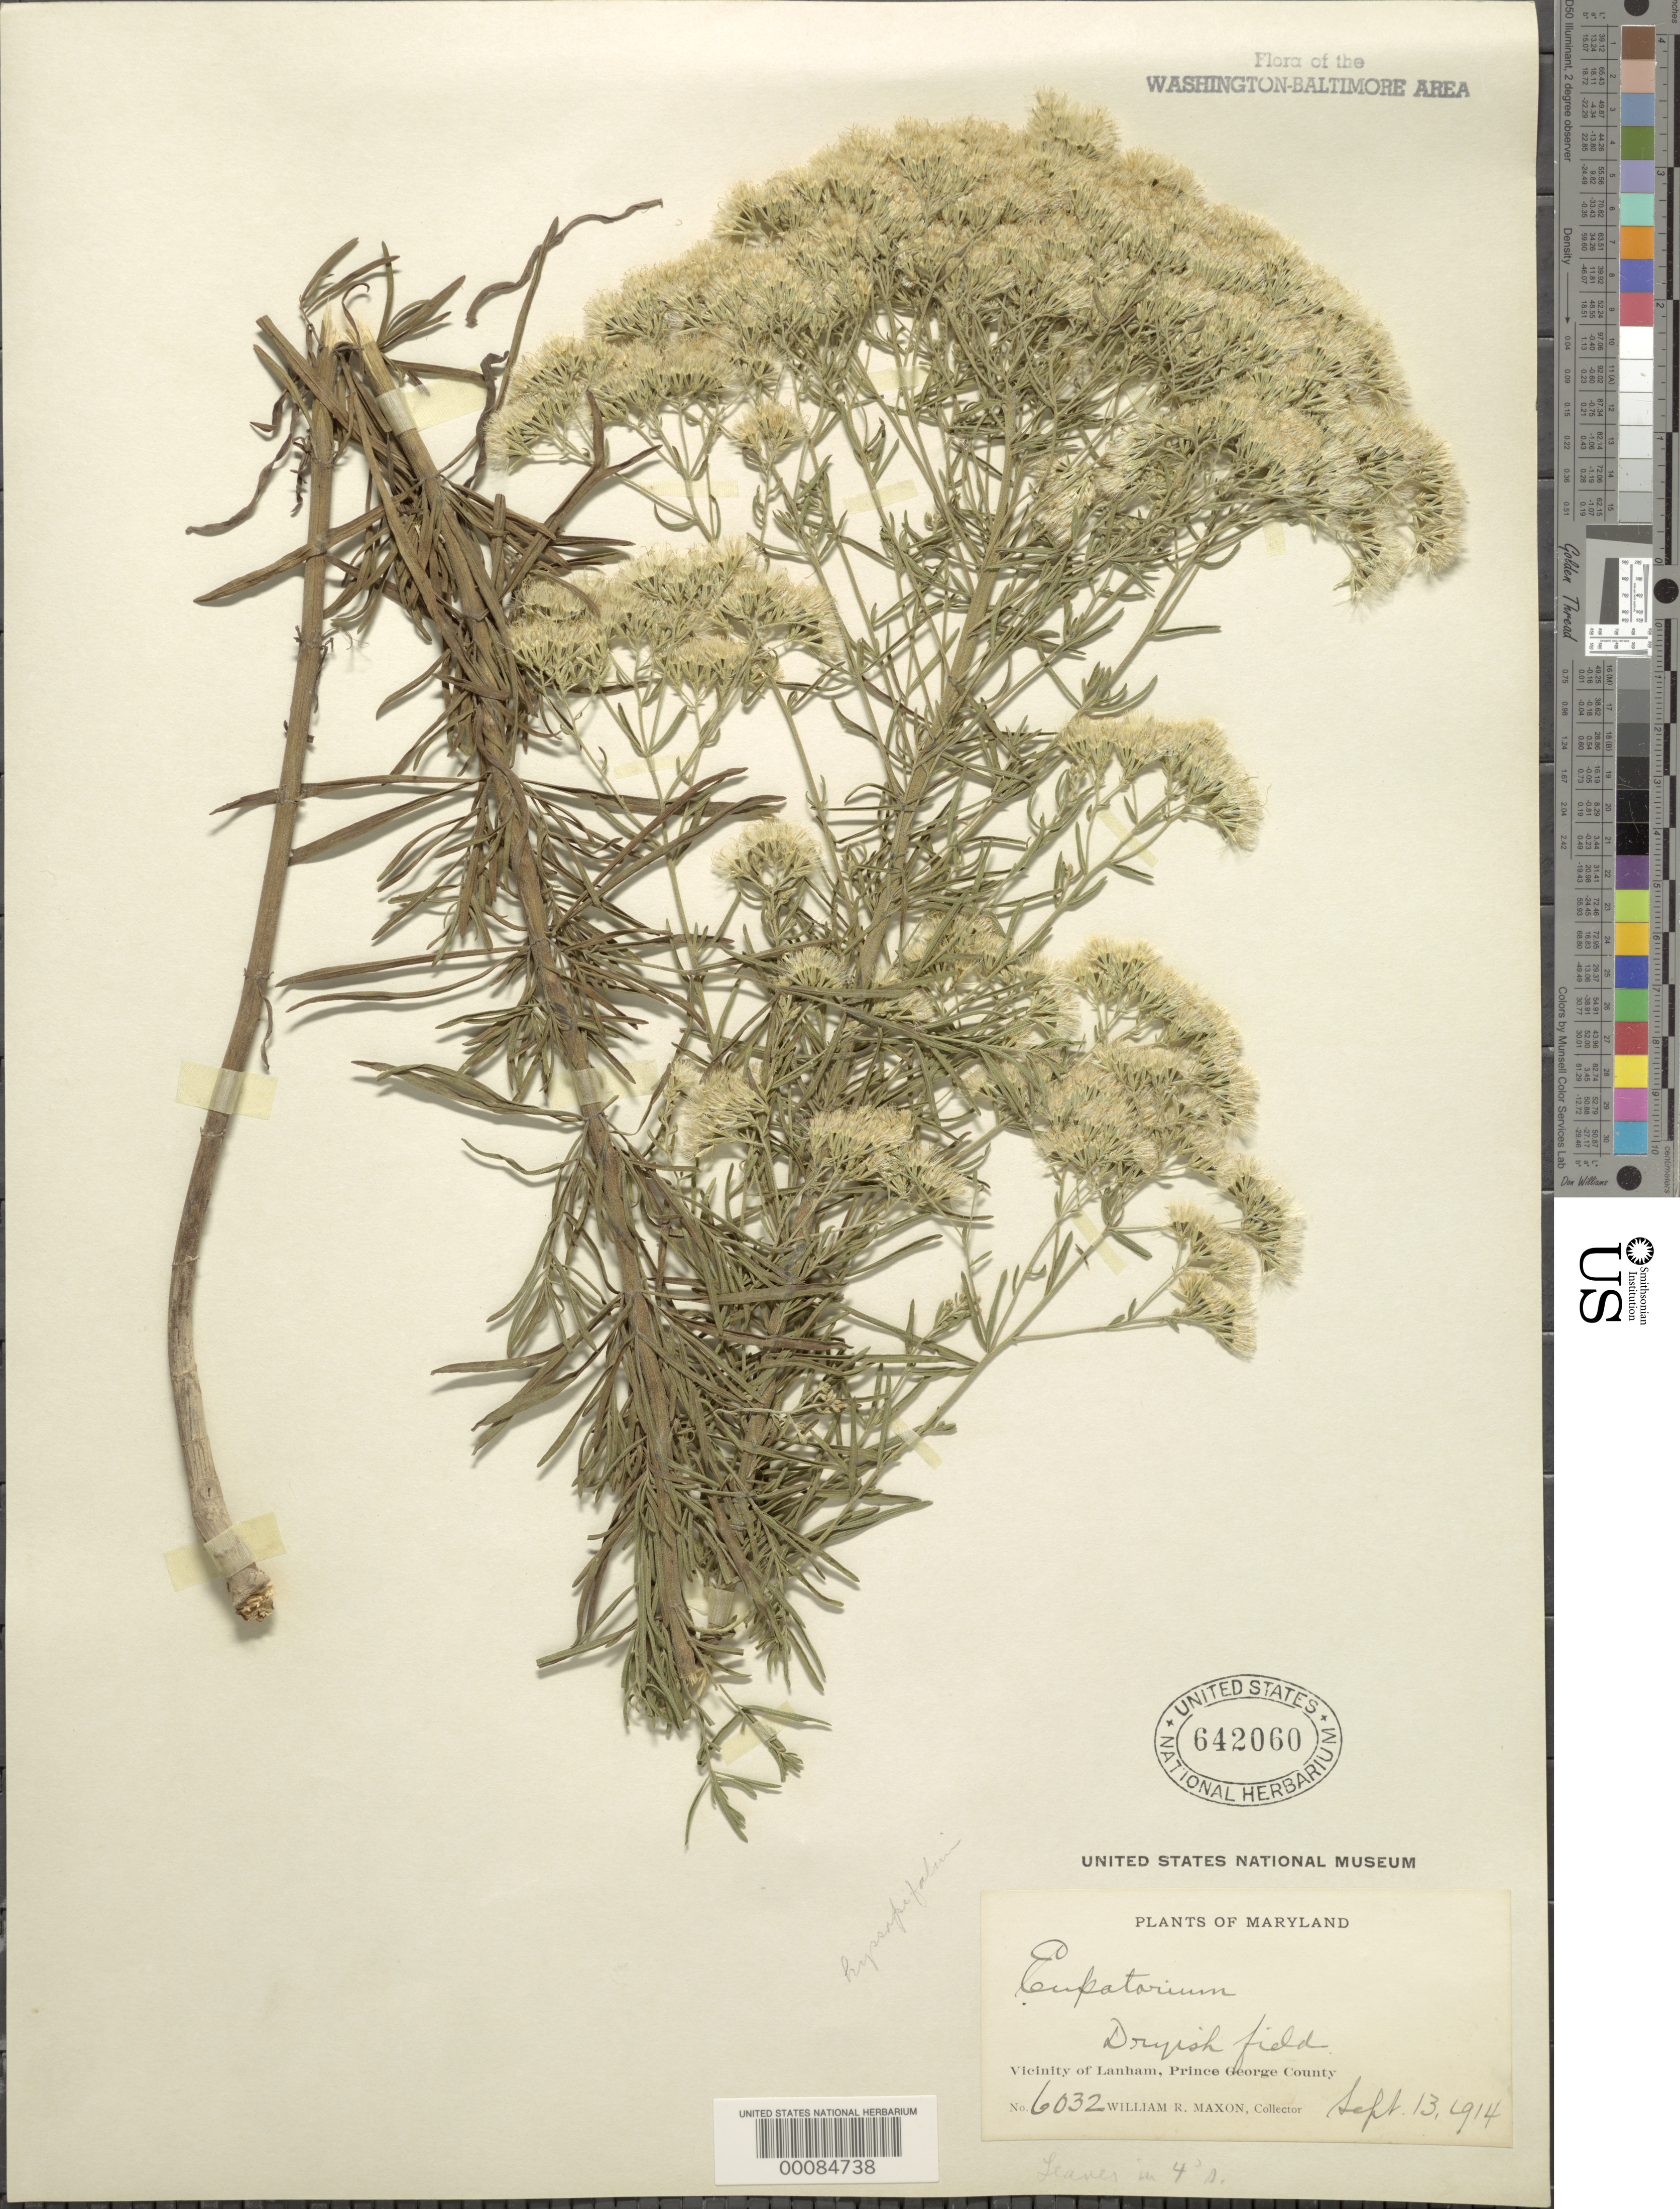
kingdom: Plantae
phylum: Tracheophyta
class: Magnoliopsida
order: Asterales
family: Asteraceae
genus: Eupatorium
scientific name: Eupatorium hyssopifolium var. typica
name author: L.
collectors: W. R. Maxon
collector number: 6032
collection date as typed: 13 Sep 1914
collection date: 1914-09-13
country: United States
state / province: Maryland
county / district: Prince George's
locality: Lanham vicinity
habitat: Dryish field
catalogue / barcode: US 642060